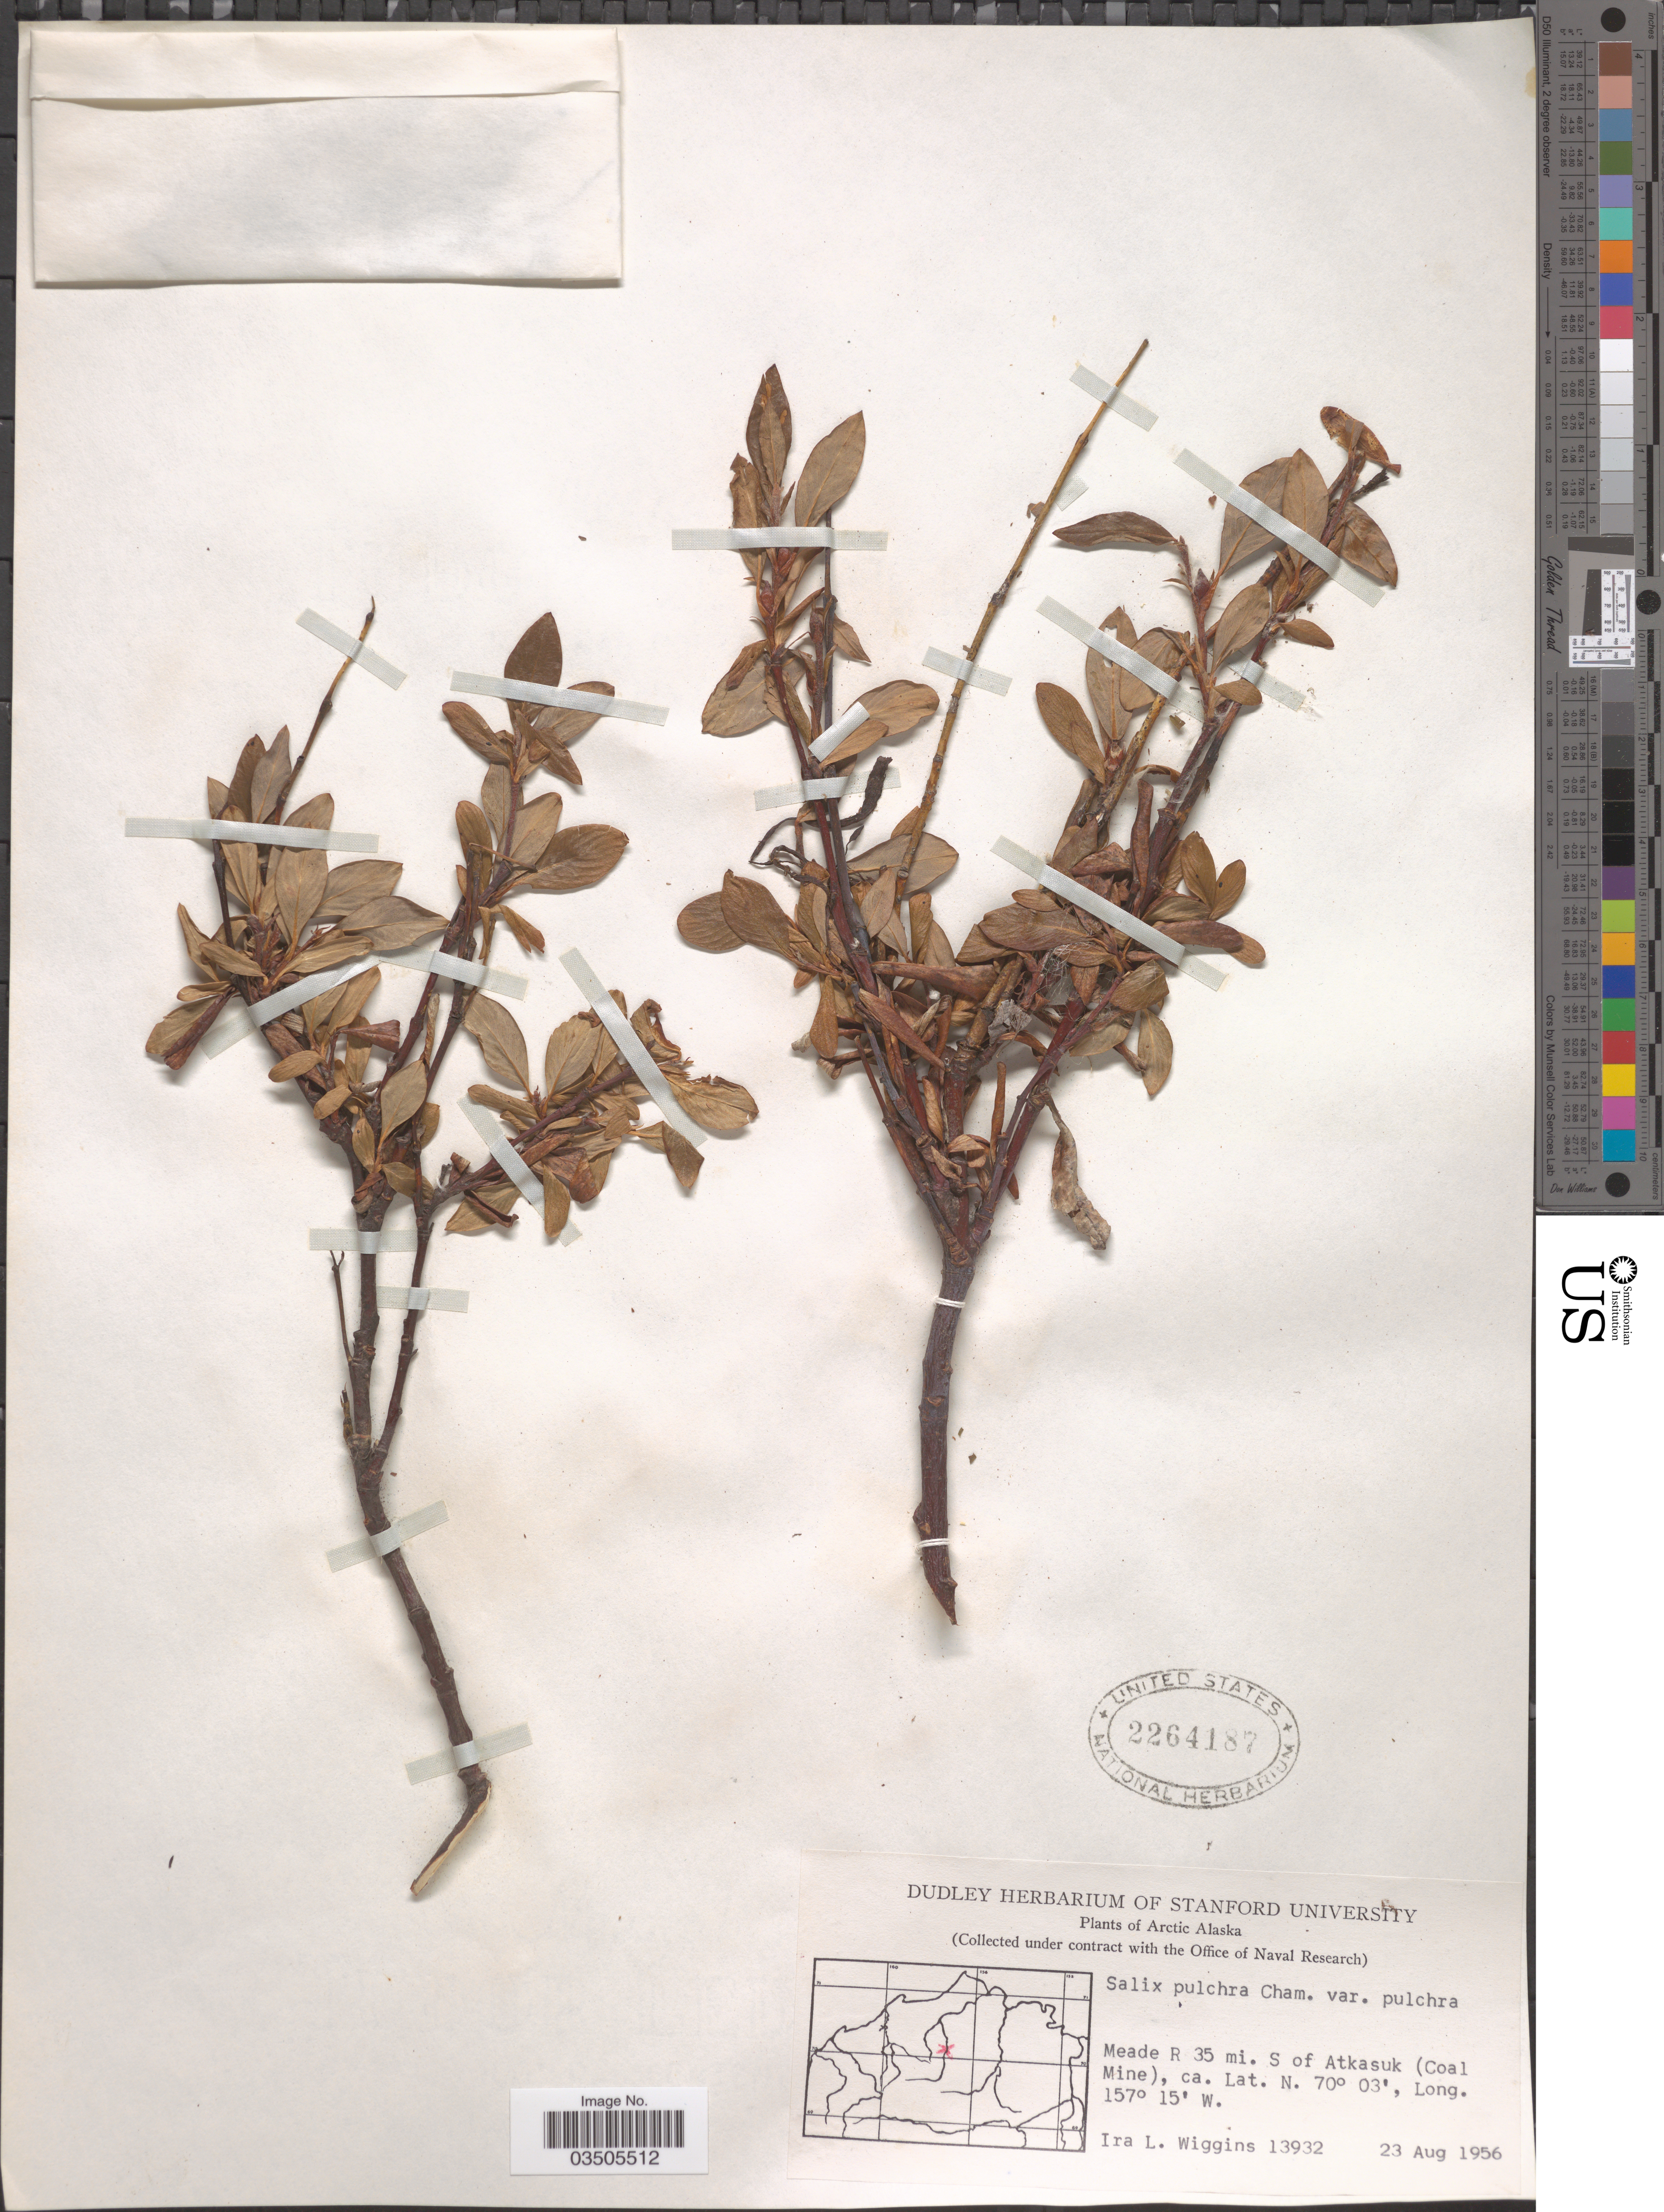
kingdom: Plantae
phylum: Tracheophyta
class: Magnoliopsida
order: Malpighiales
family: Salicaceae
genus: Salix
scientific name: Salix pulchra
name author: Cham.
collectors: I. L. Wiggins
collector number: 13932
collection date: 1956-08-23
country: United States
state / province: Alaska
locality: Arctic Alaska. Meade R 35 mi. S of Atkasuk (Coal Mine).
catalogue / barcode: US 2264187